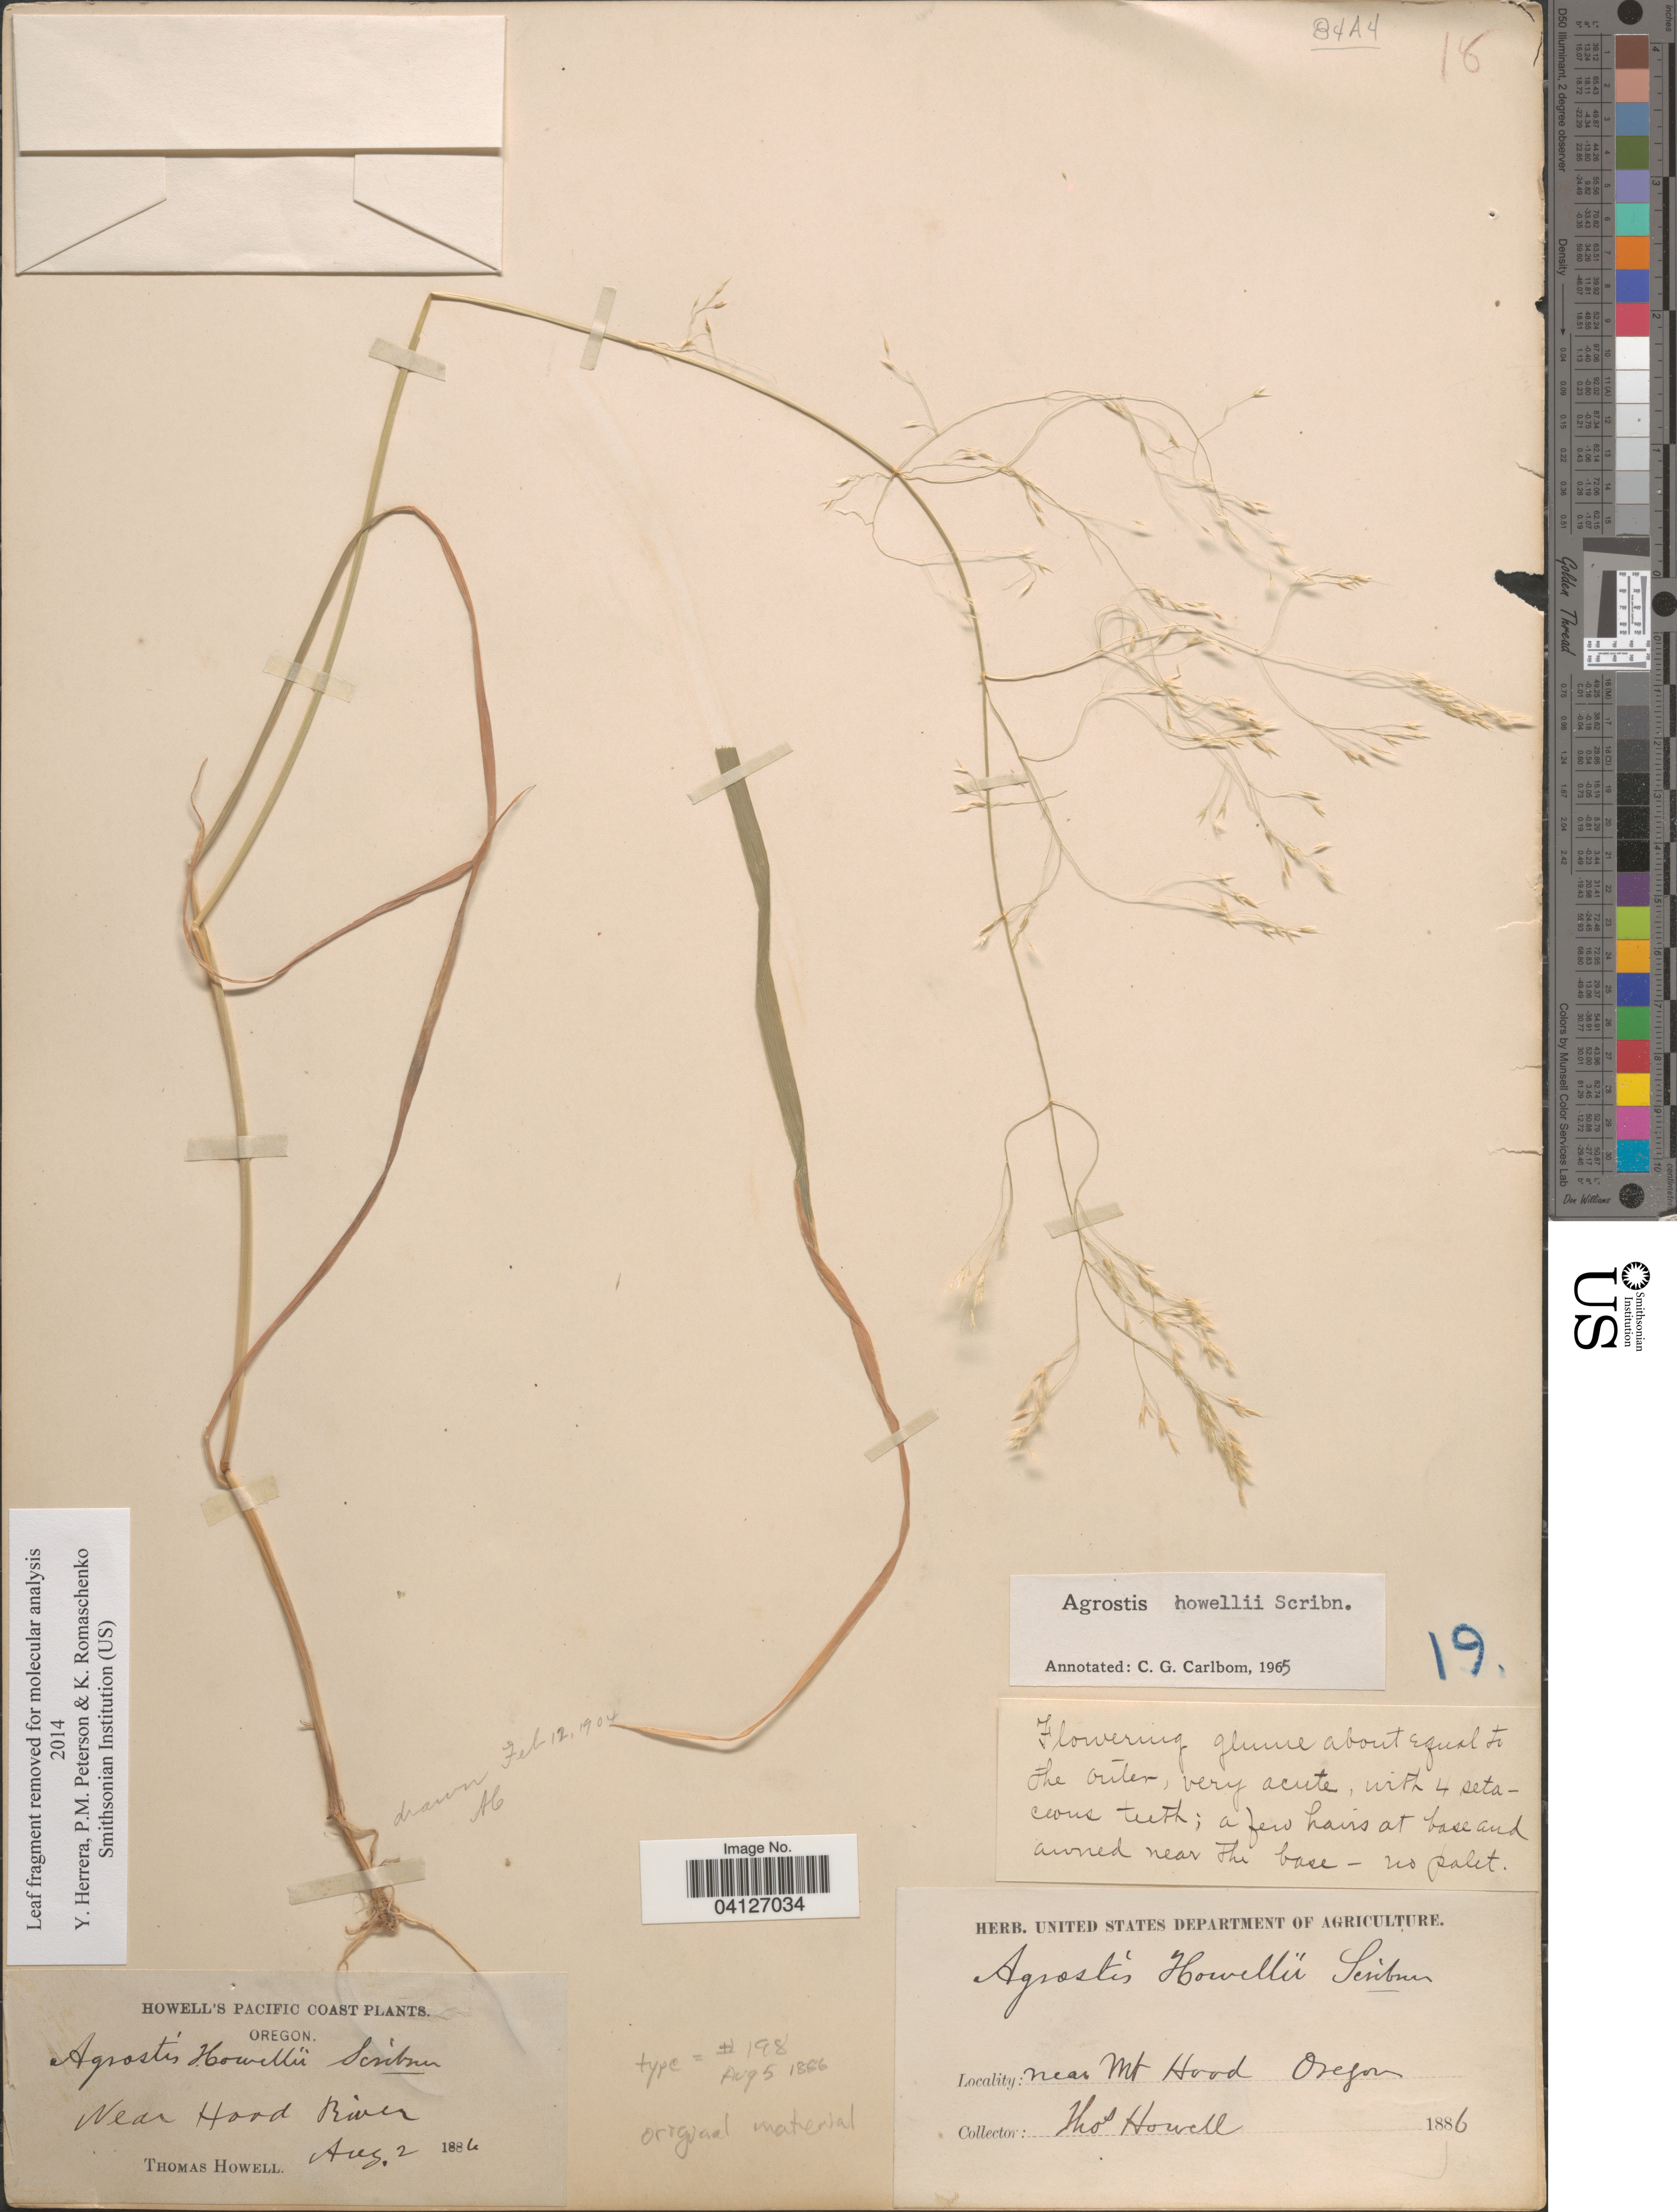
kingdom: Plantae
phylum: Tracheophyta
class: Liliopsida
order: Poales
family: Poaceae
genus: Agrostis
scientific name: Agrostis howellii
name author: Scribn.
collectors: T. Howell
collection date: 1886-08-02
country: United States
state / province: Oregon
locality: Near Mt Hood. Pacific Coast. Near Hood River.